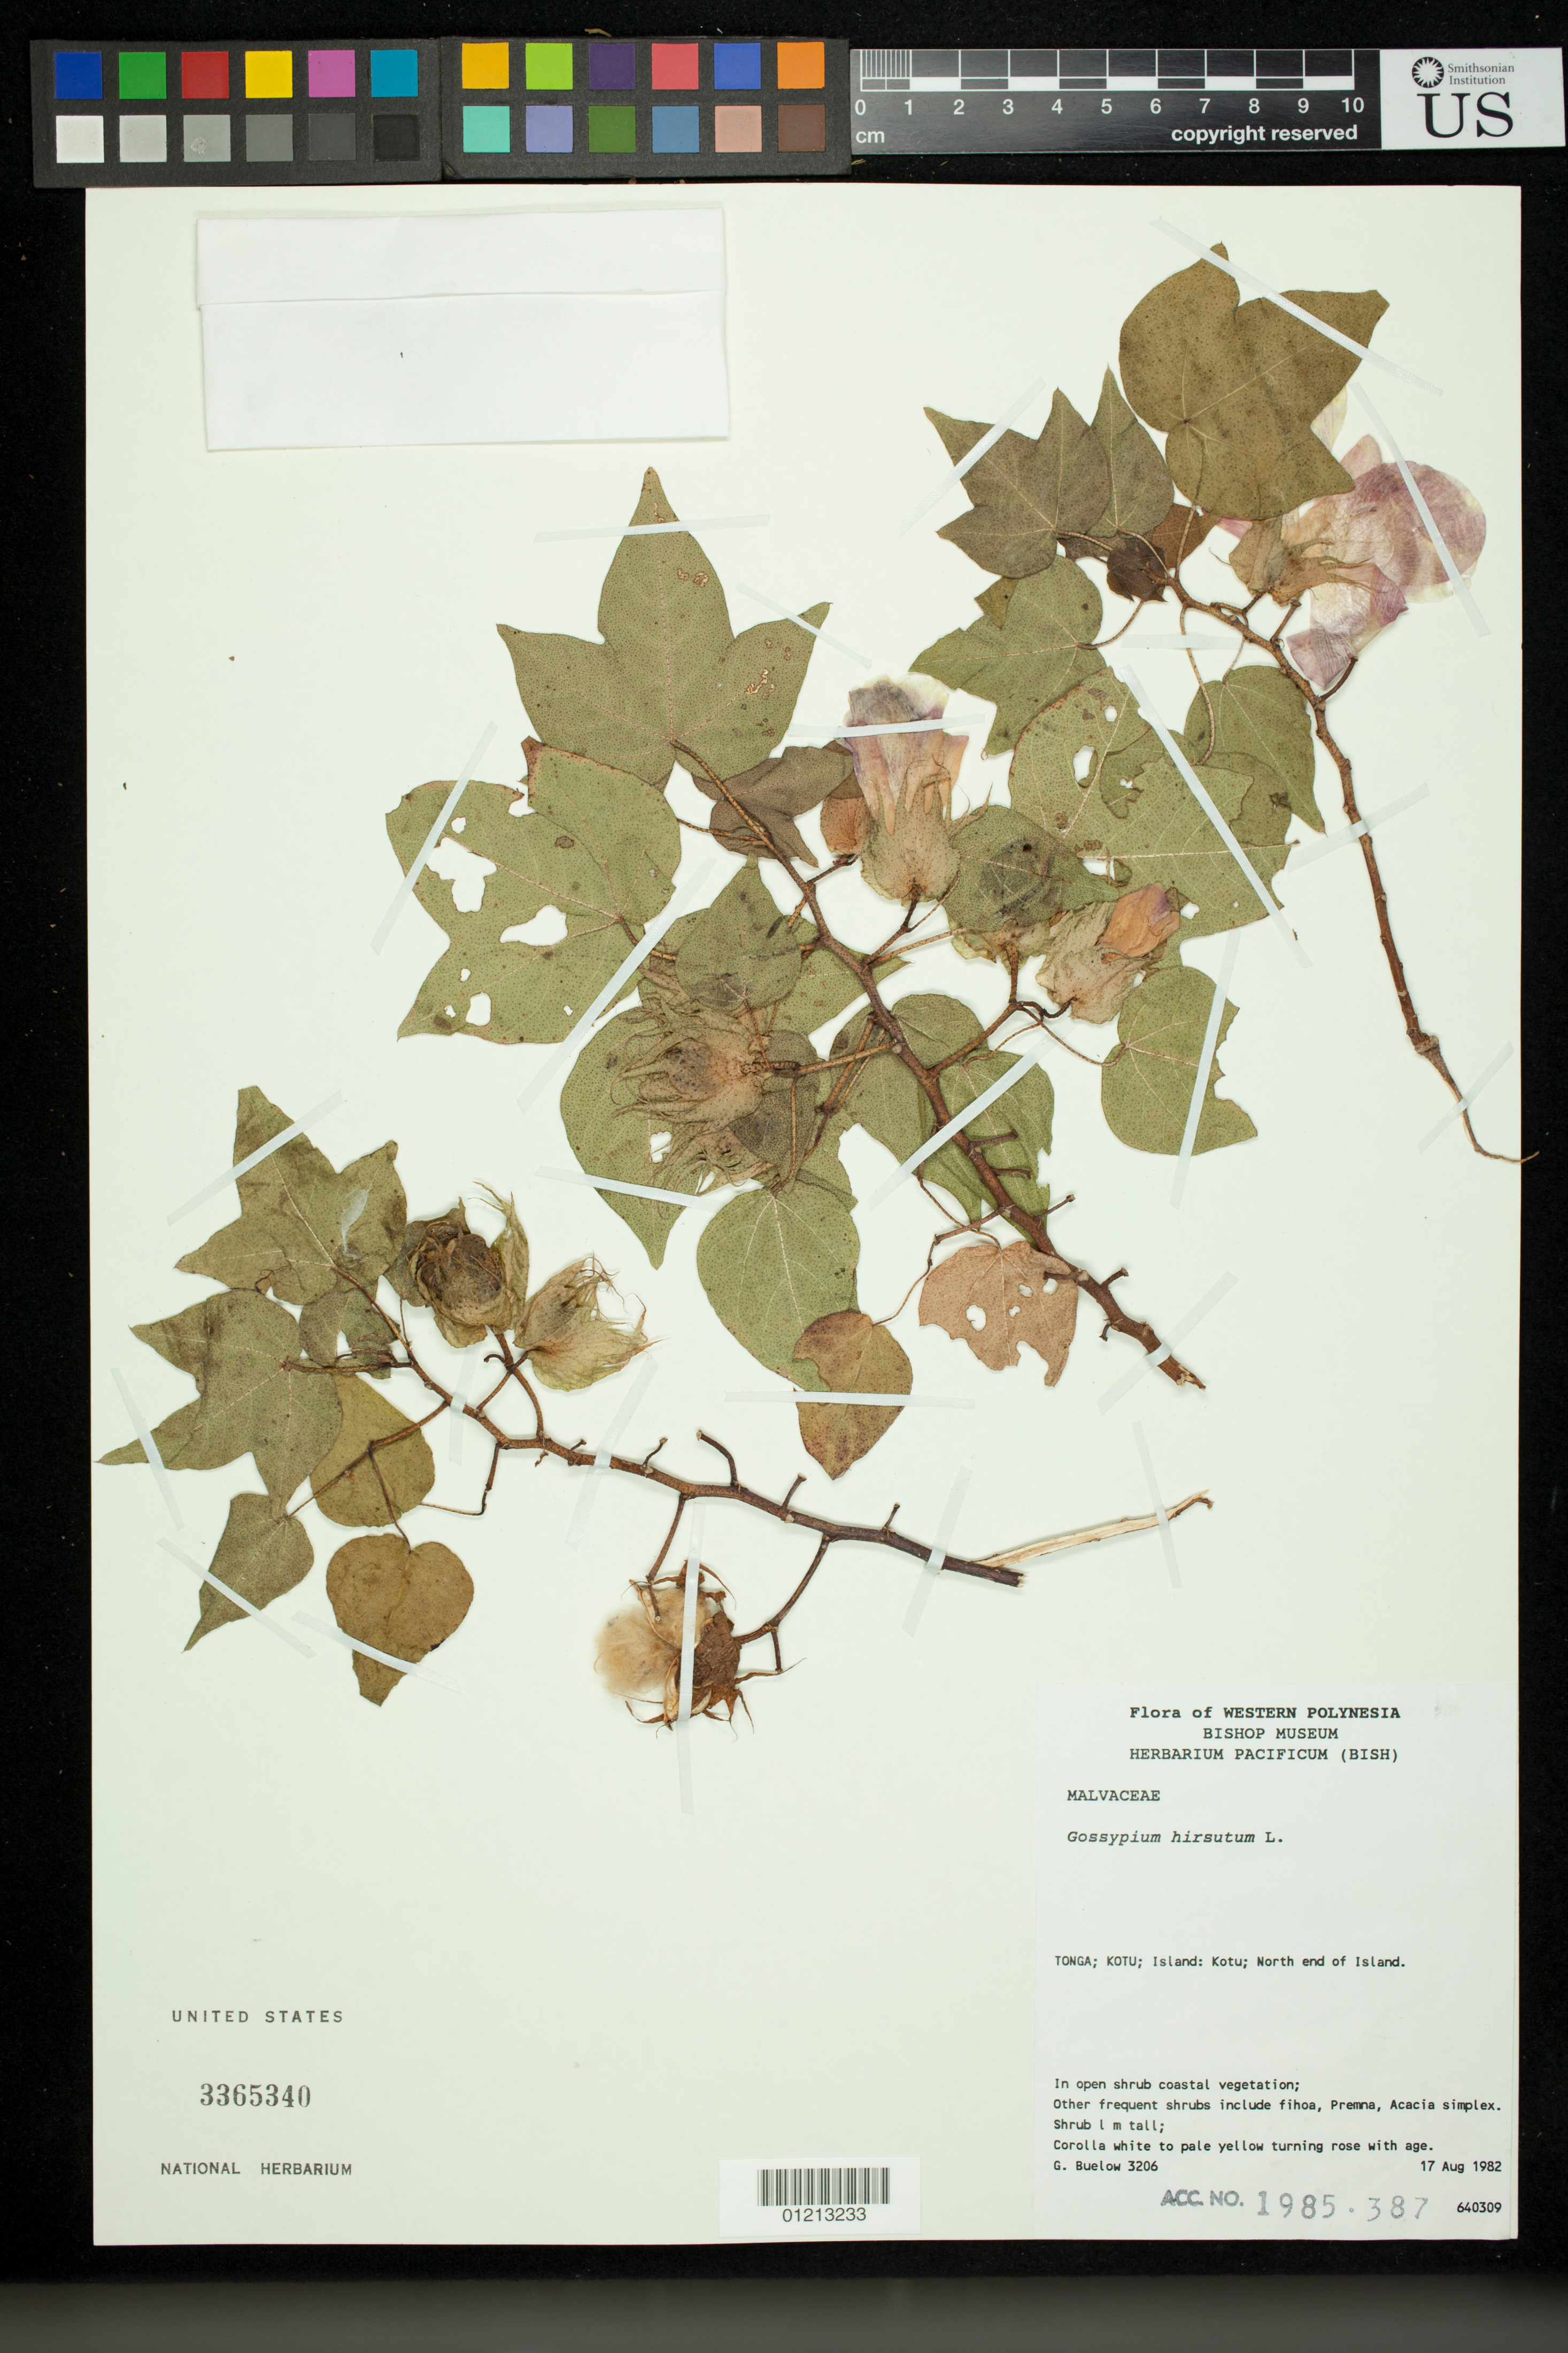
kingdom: Plantae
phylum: Tracheophyta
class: Magnoliopsida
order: Malvales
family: Malvaceae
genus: Gossypium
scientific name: Gossypium hirsutum var. taitense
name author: (Parl.) Roberty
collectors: G. Buelow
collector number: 3206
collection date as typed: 17 Aug 1982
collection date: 1982-08-17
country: Tonga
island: Kotu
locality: Western Polynesia. Tonga; Kotu; Island: Kotu; North end of Island.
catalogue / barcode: US 3365340